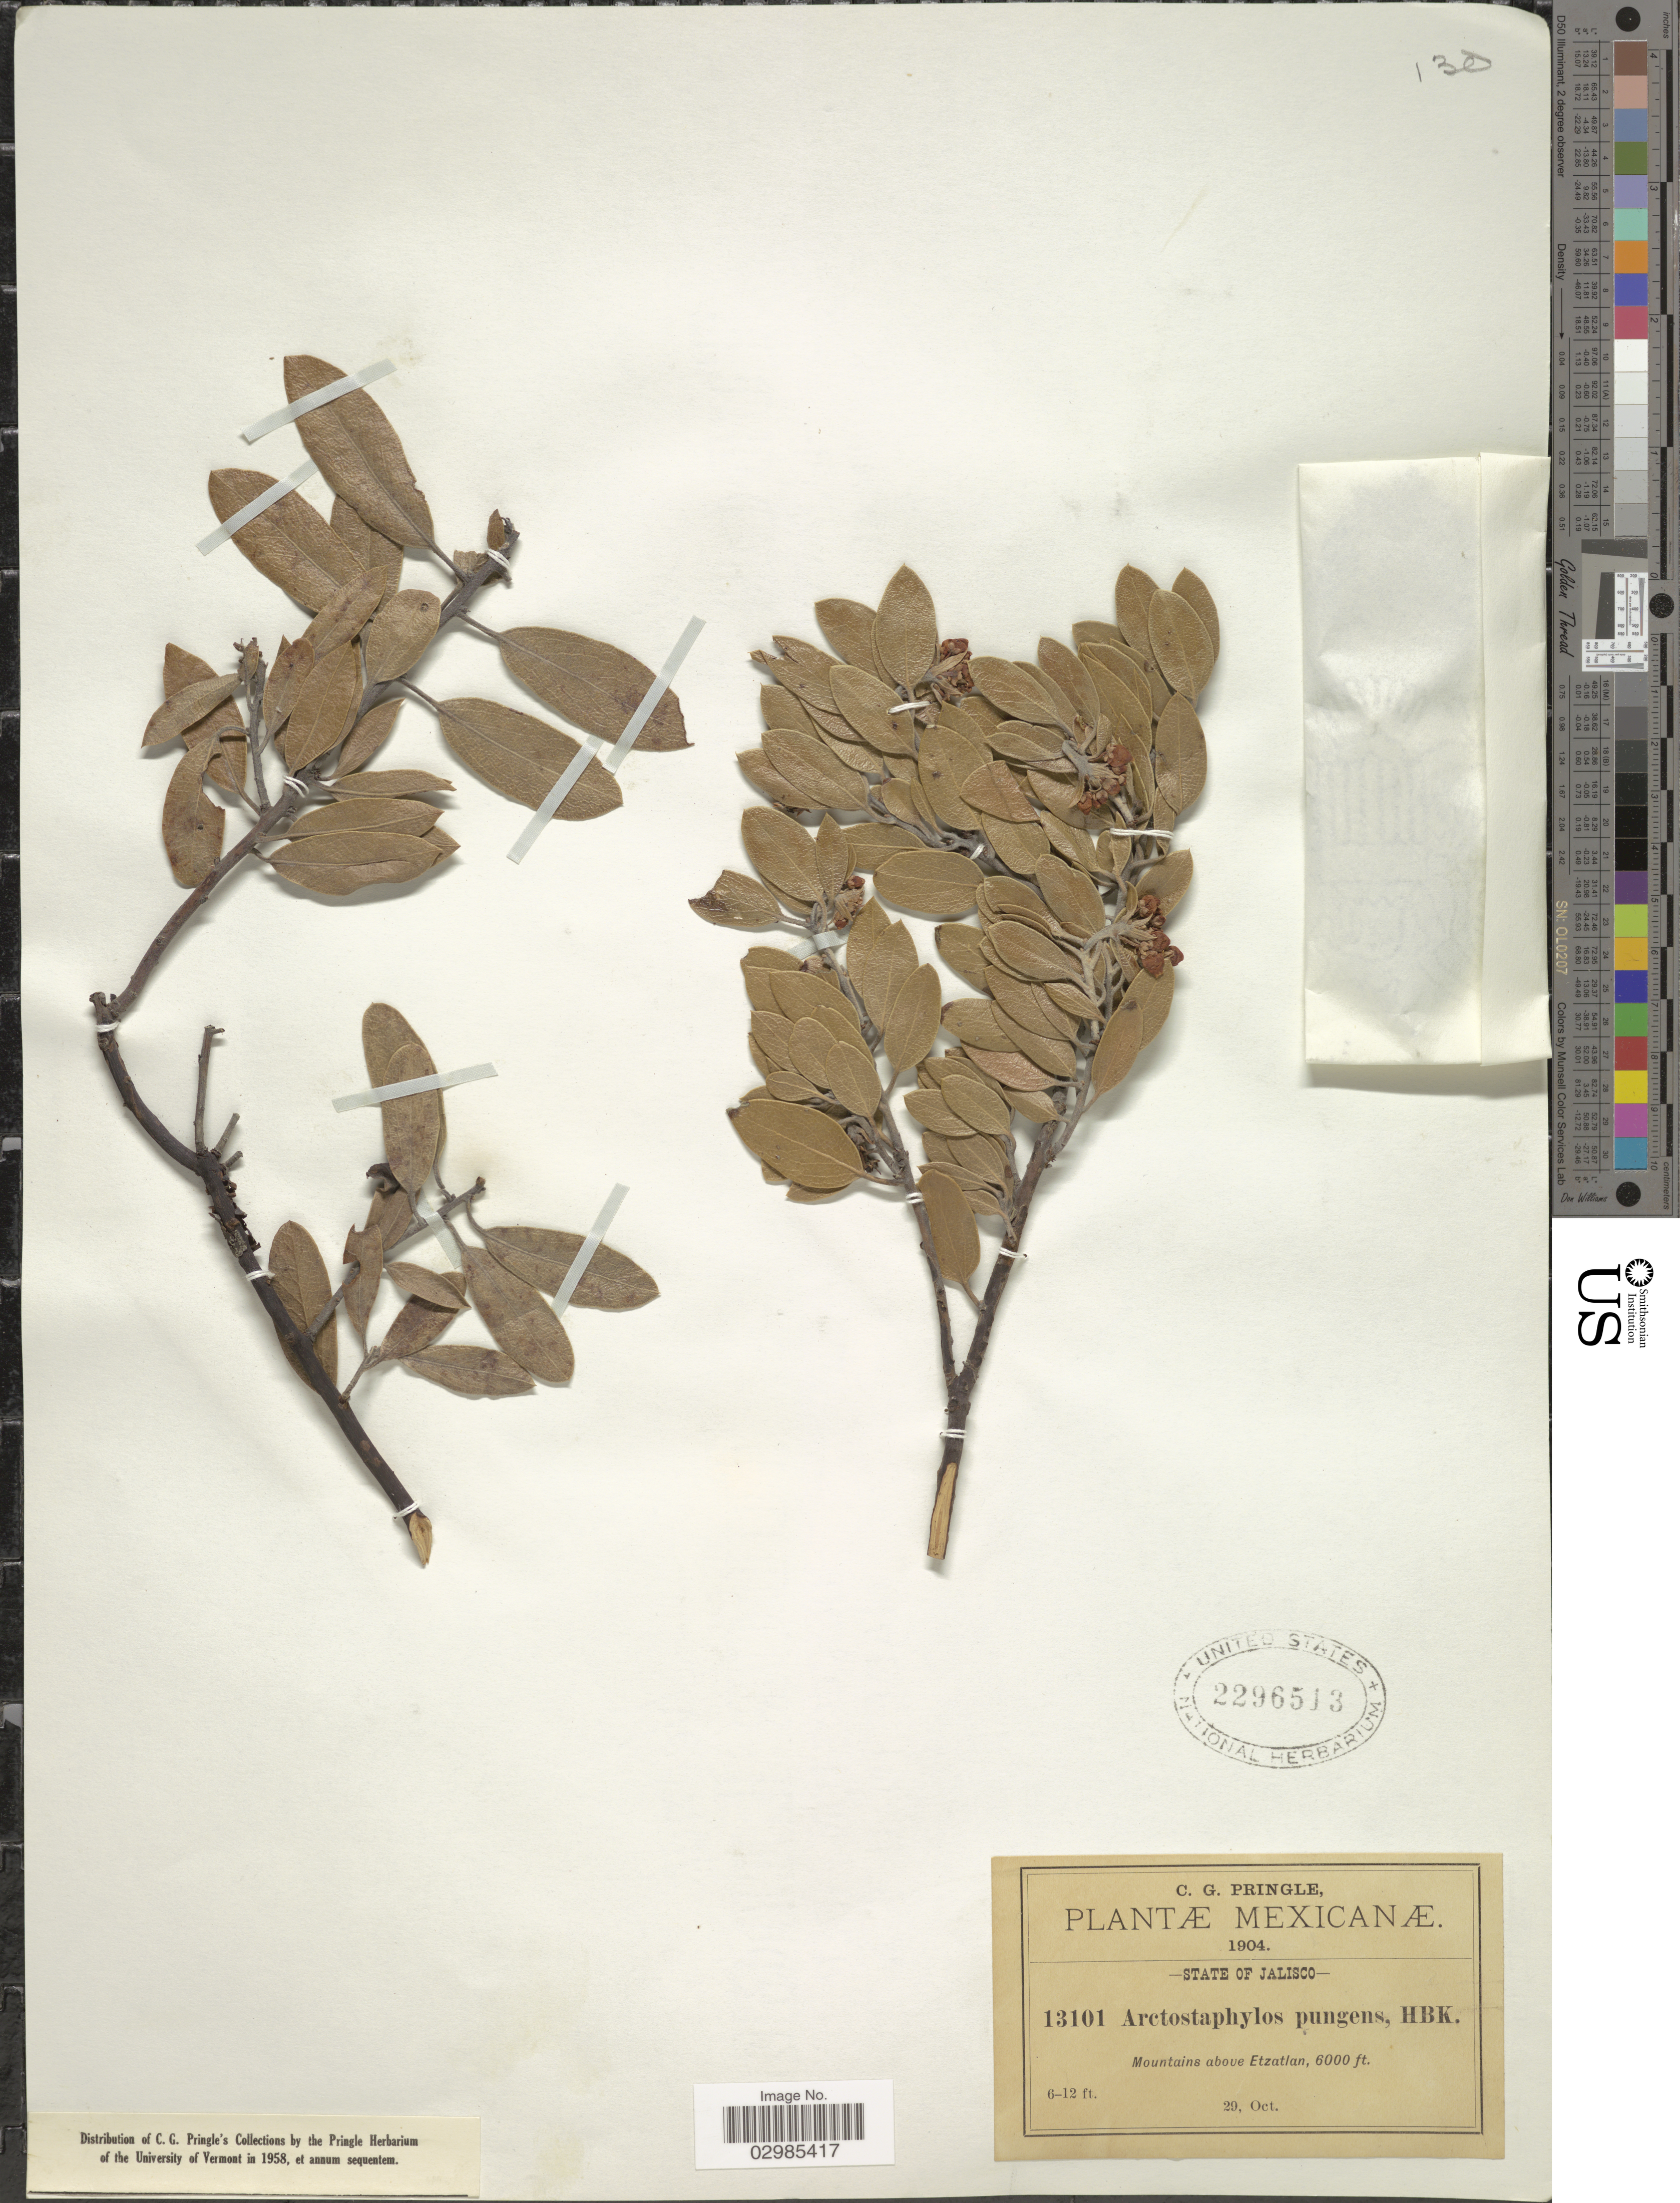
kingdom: Plantae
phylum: Tracheophyta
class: Magnoliopsida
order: Ericales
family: Ericaceae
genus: Arctostaphylos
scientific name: Arctostaphylos pungens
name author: Kunth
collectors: C. G. Pringle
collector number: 13101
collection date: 1904-10-29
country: Mexico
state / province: Jalisco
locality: State of Jalisco, Mountains above Etzatlan.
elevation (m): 1829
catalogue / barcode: US 2296513